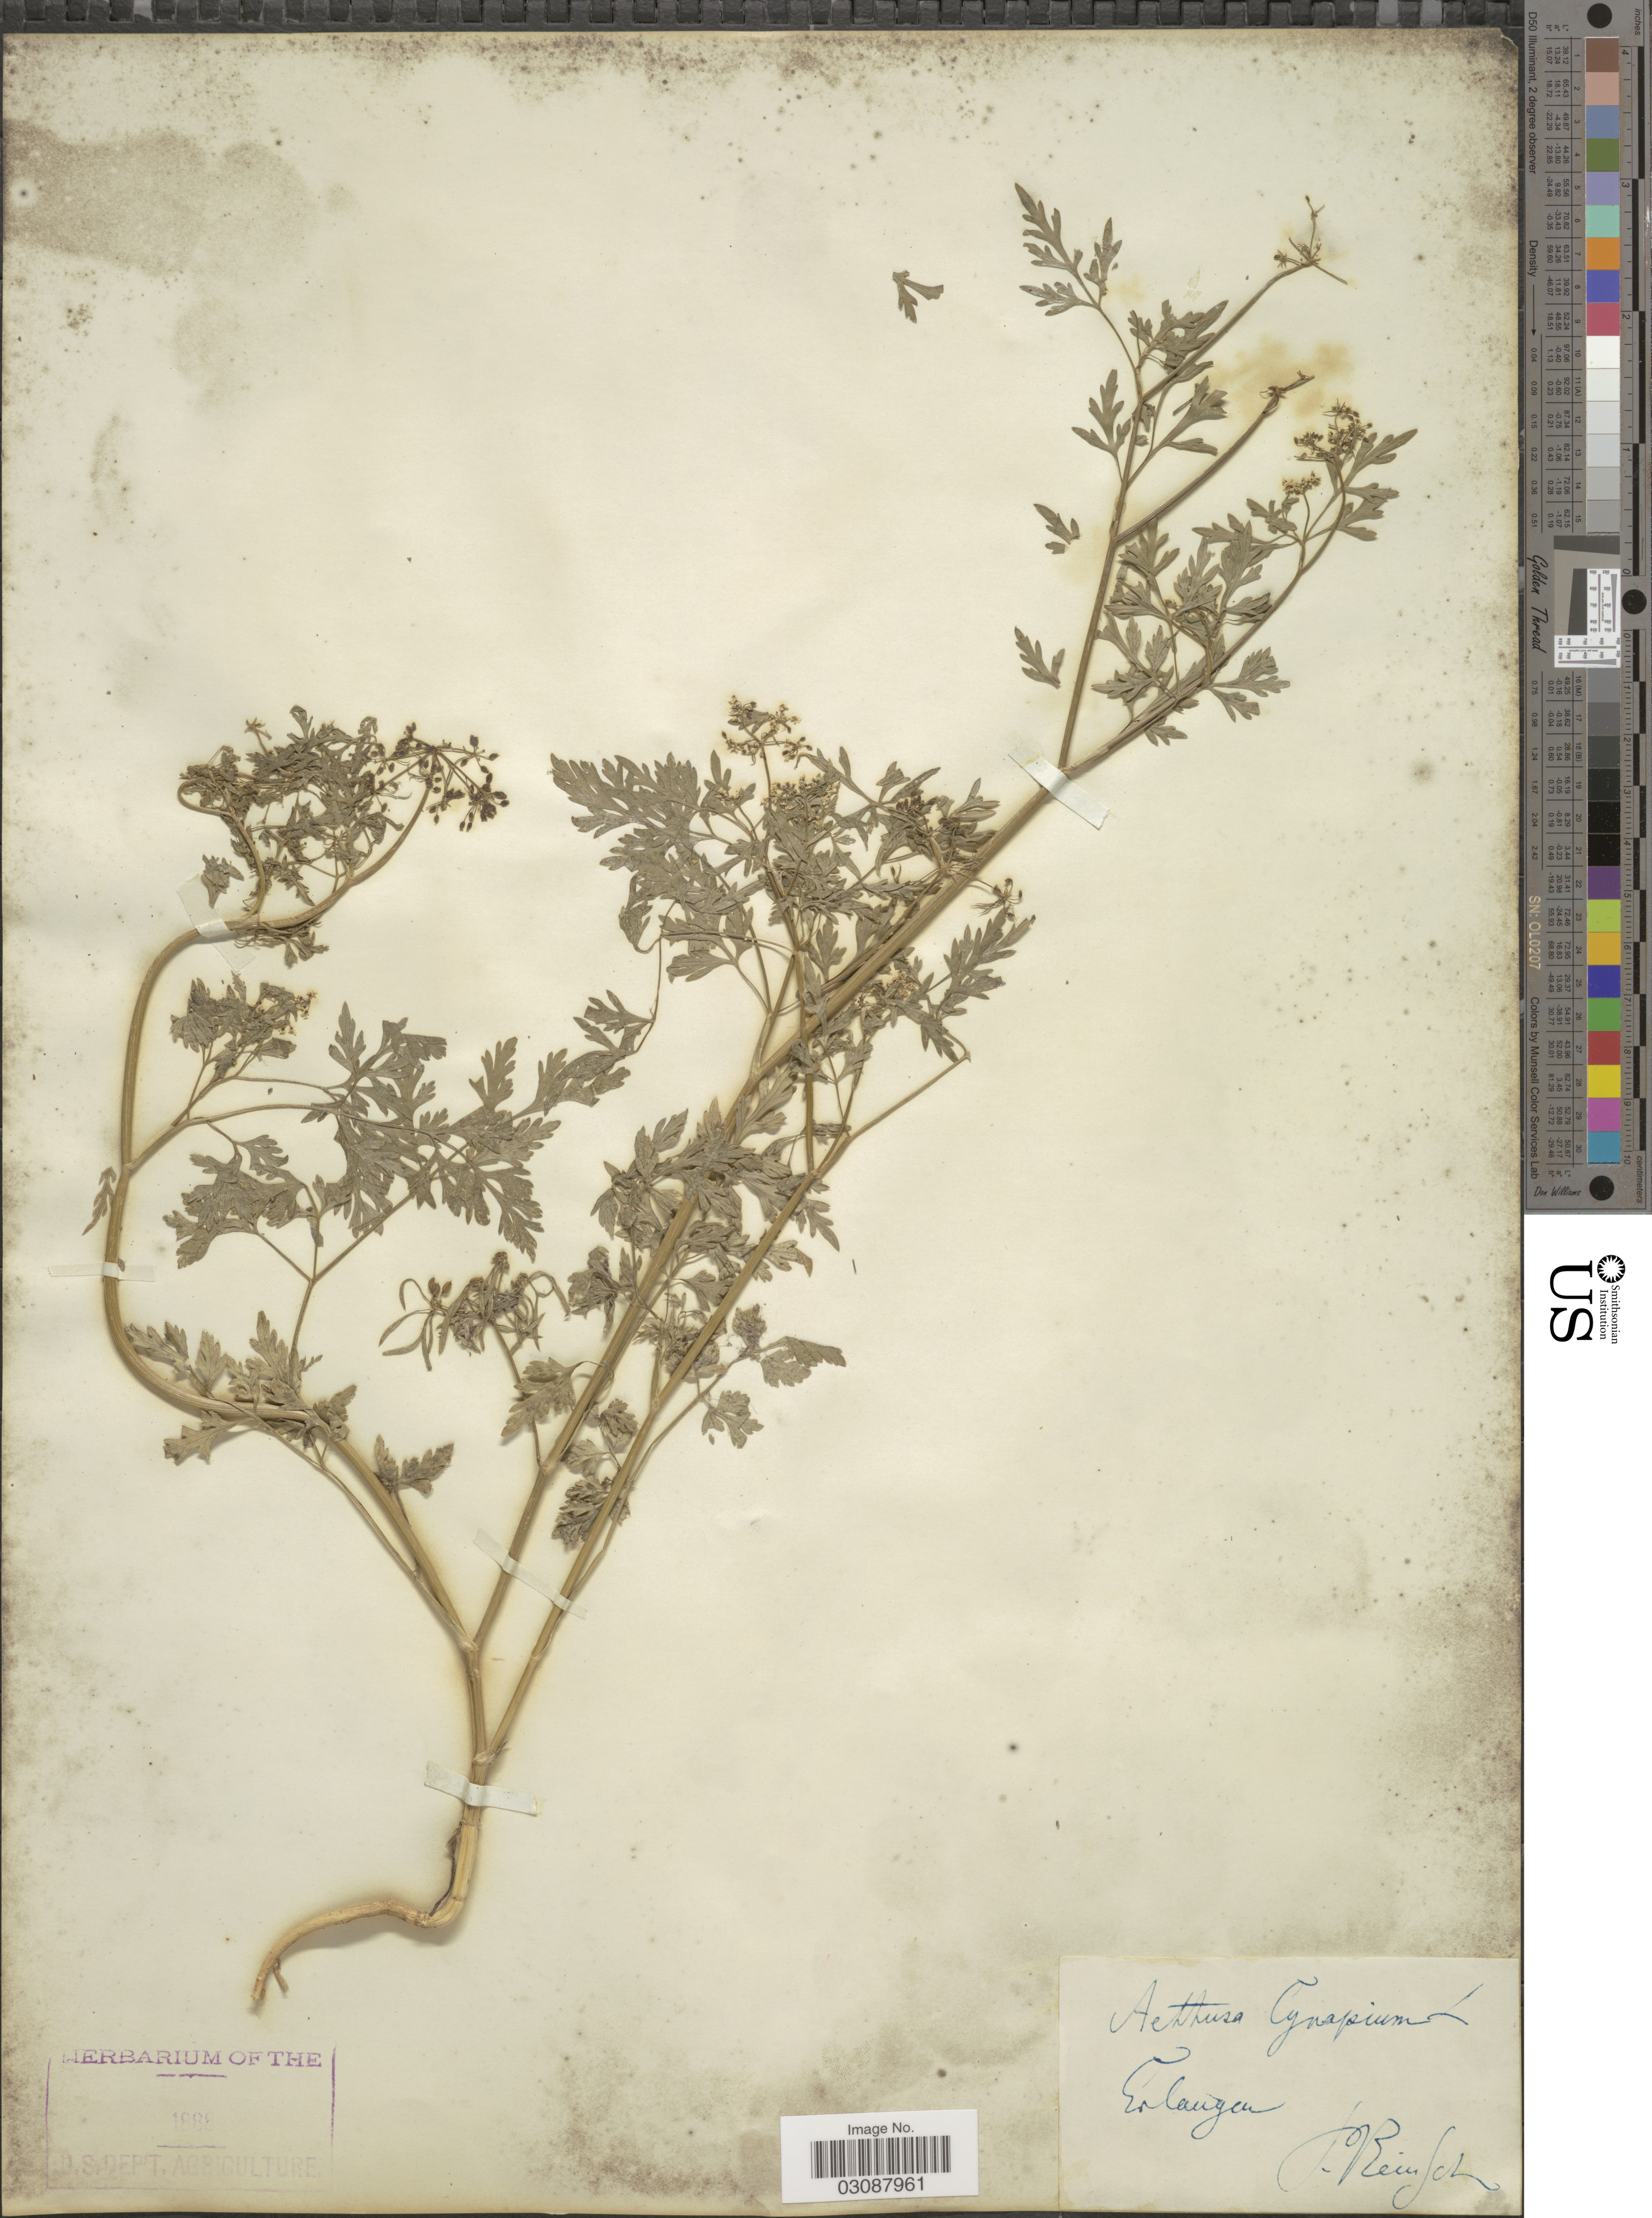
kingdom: Plantae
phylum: Tracheophyta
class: Magnoliopsida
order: Apiales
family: Apiaceae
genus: Aethusa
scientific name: Aethusa cynapium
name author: L.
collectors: Reinsch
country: Germany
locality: Erlangen.